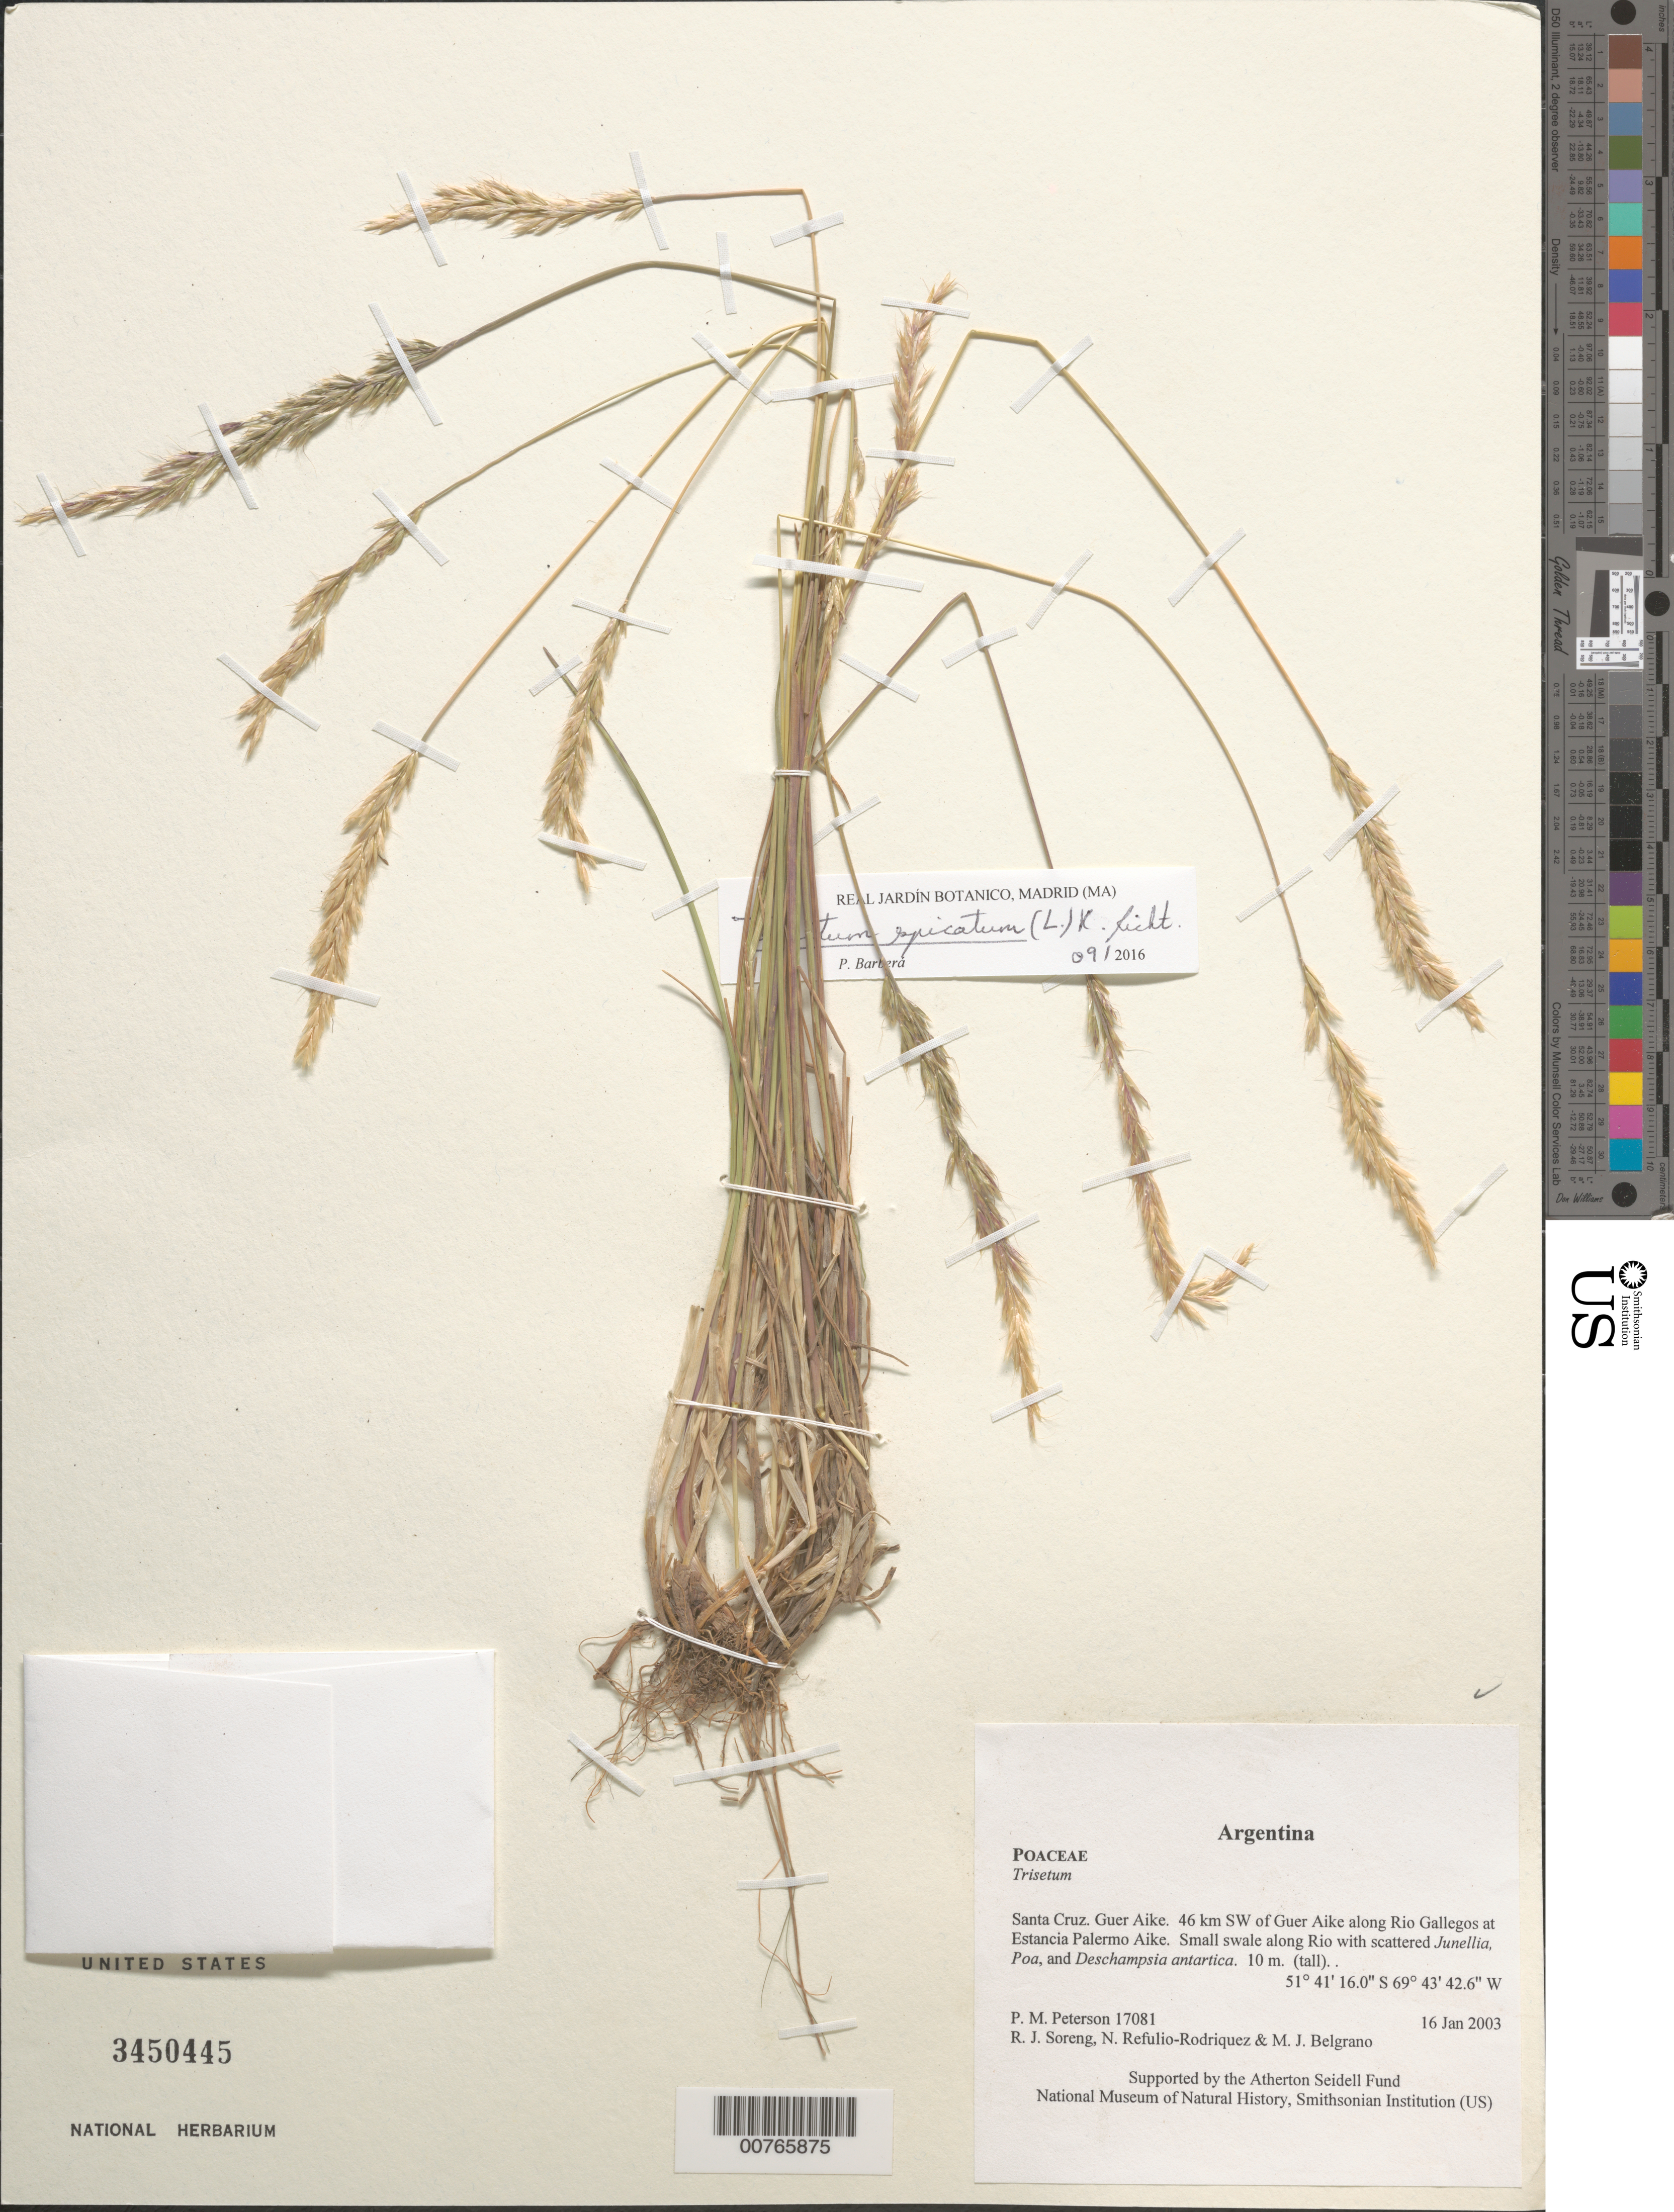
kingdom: Plantae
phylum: Tracheophyta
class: Liliopsida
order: Poales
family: Poaceae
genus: Trisetum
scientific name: Trisetum spicatum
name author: (L.) K. Richt.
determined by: Barberá, Patricia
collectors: P. M. Peterson, R. J. Soreng, N. Refulio-Rodríguez & M. Belgrano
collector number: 17081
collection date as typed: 16 Jan 2003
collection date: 2003-01-16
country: Argentina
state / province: Santa Cruz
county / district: Guer Aike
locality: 46 km SW of Guer Aike along Rio Gallegos at Estancia Palermo Aike. Small swale along Rio with scattered Junellia, Poa, and Deschampsia antartica.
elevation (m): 10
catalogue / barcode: US 3450445